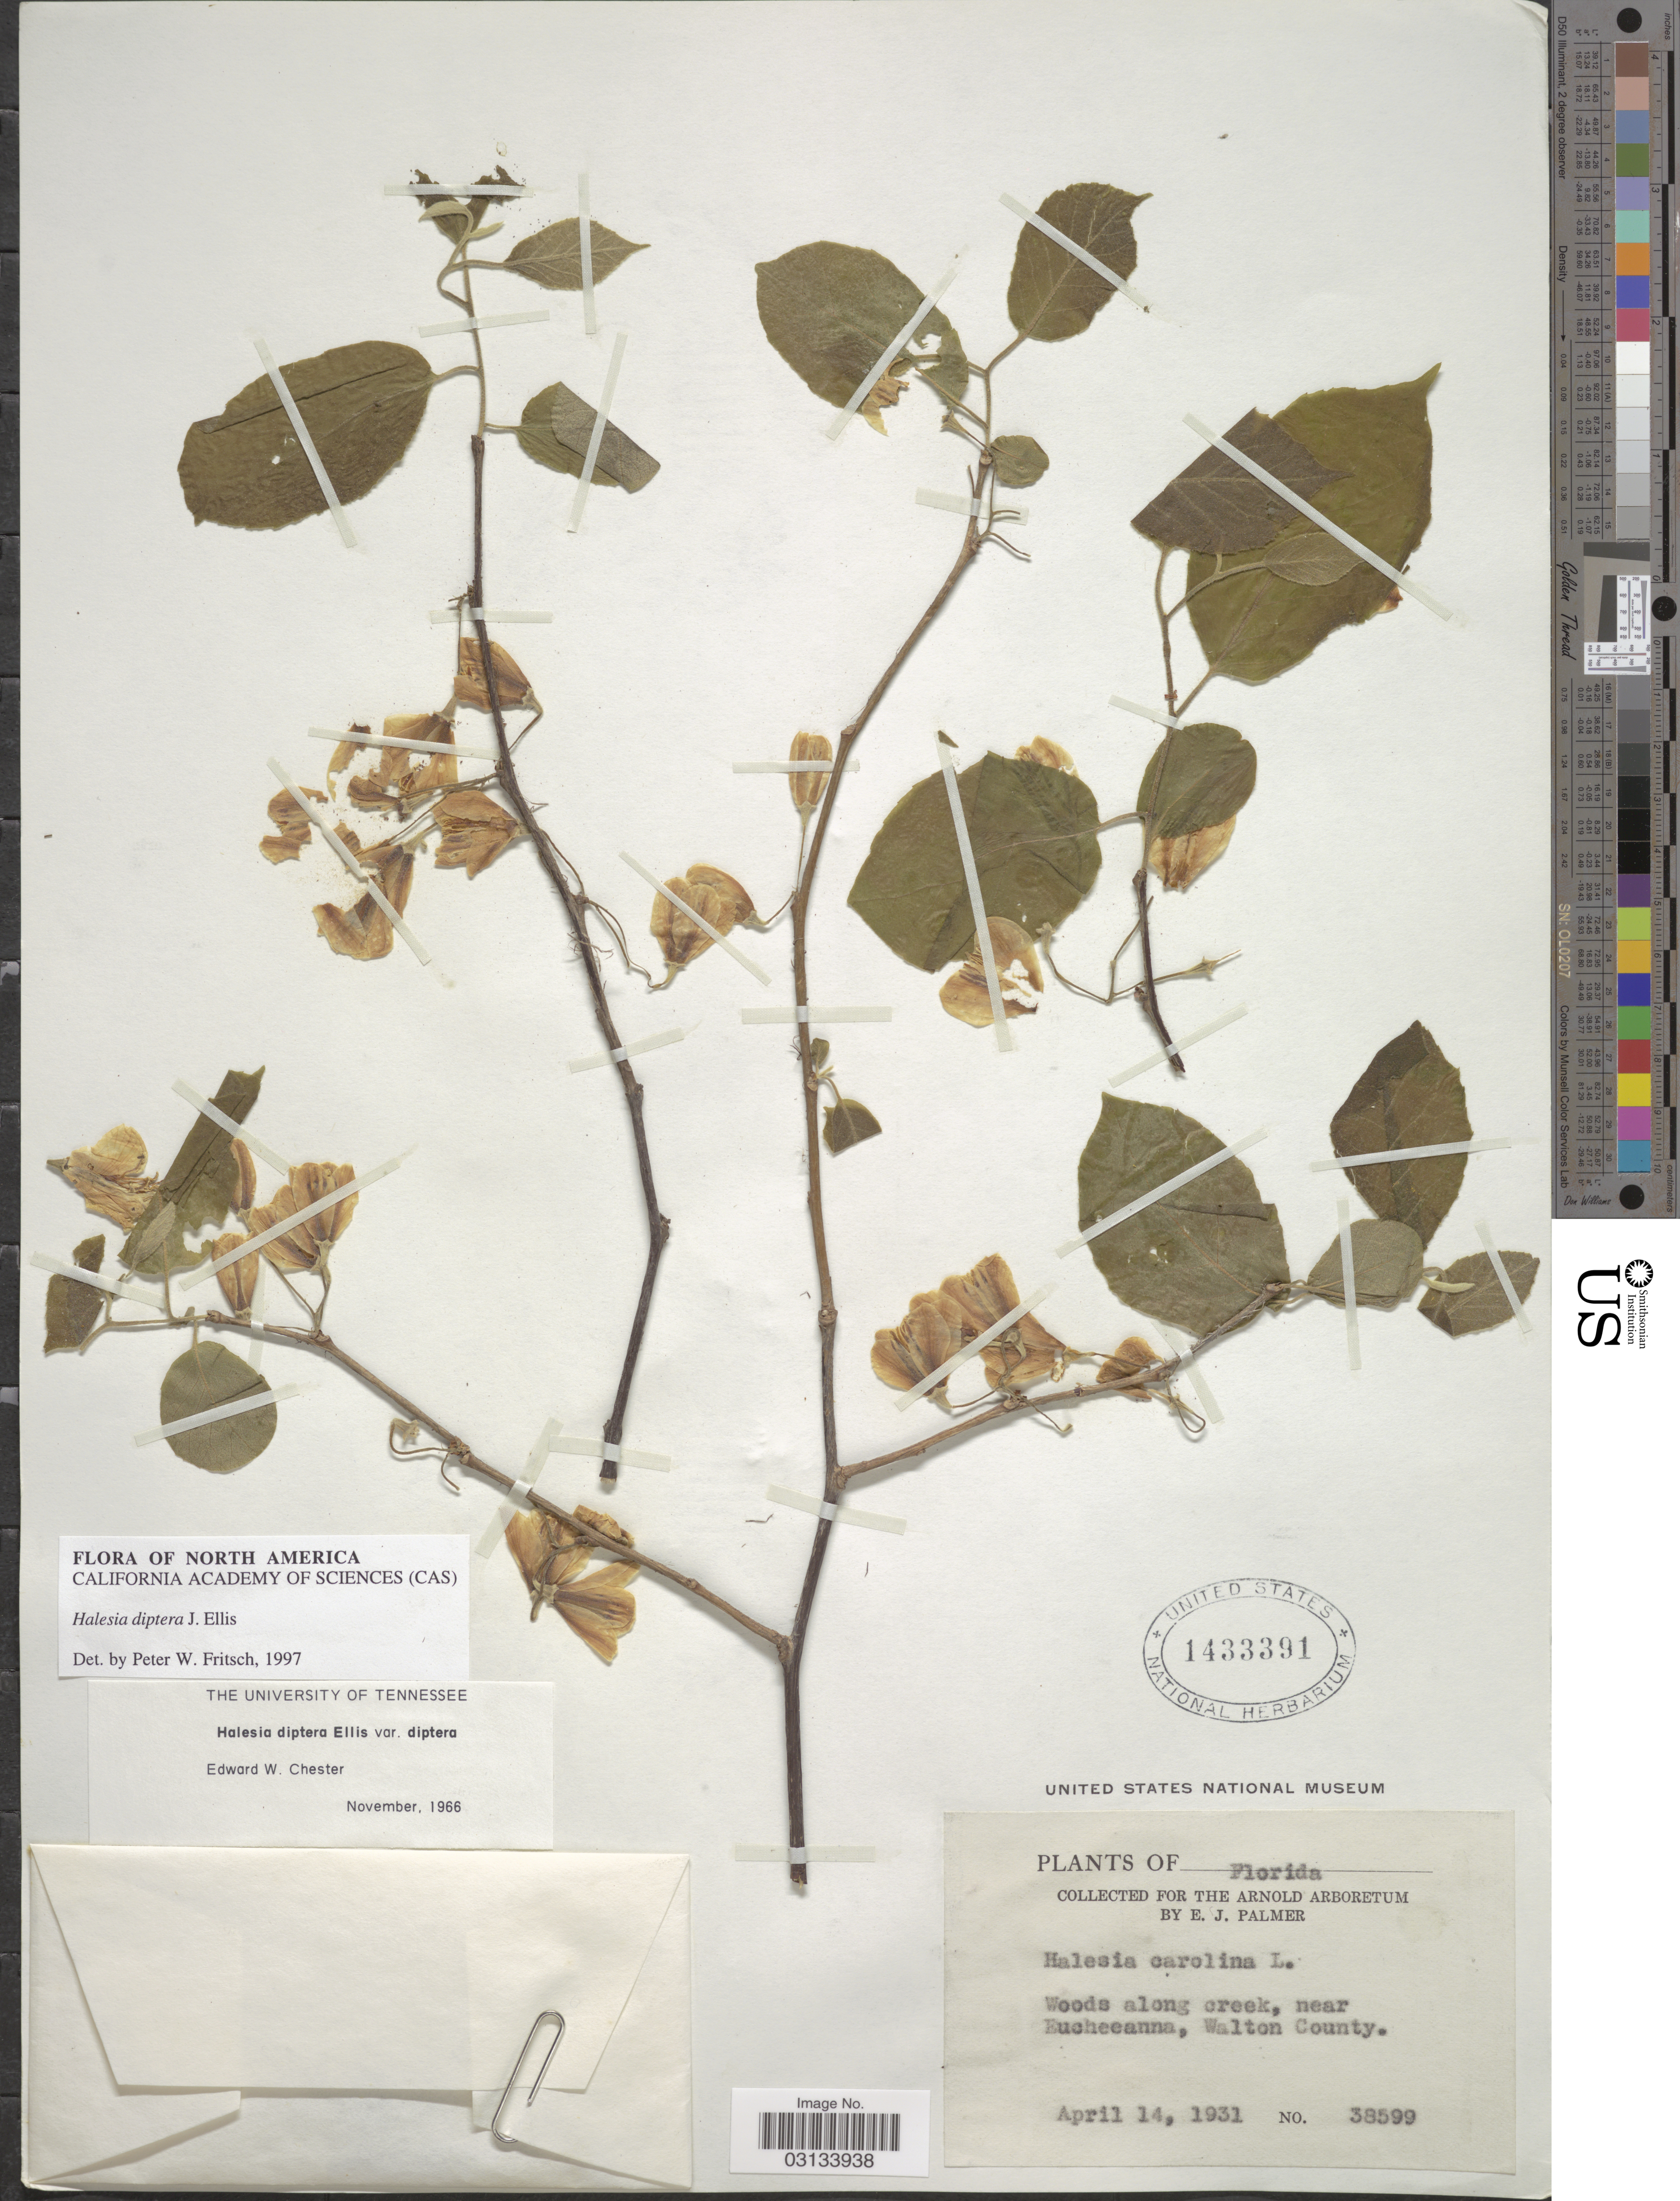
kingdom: Plantae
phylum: Tracheophyta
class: Magnoliopsida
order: Ericales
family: Styracaceae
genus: Halesia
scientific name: Halesia diptera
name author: J. Ellis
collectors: E. J. Palmer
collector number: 38599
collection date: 1931-04-14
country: United States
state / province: Florida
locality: Woods along creek, near Eucheeanna, Walton County.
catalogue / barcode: US 1433391